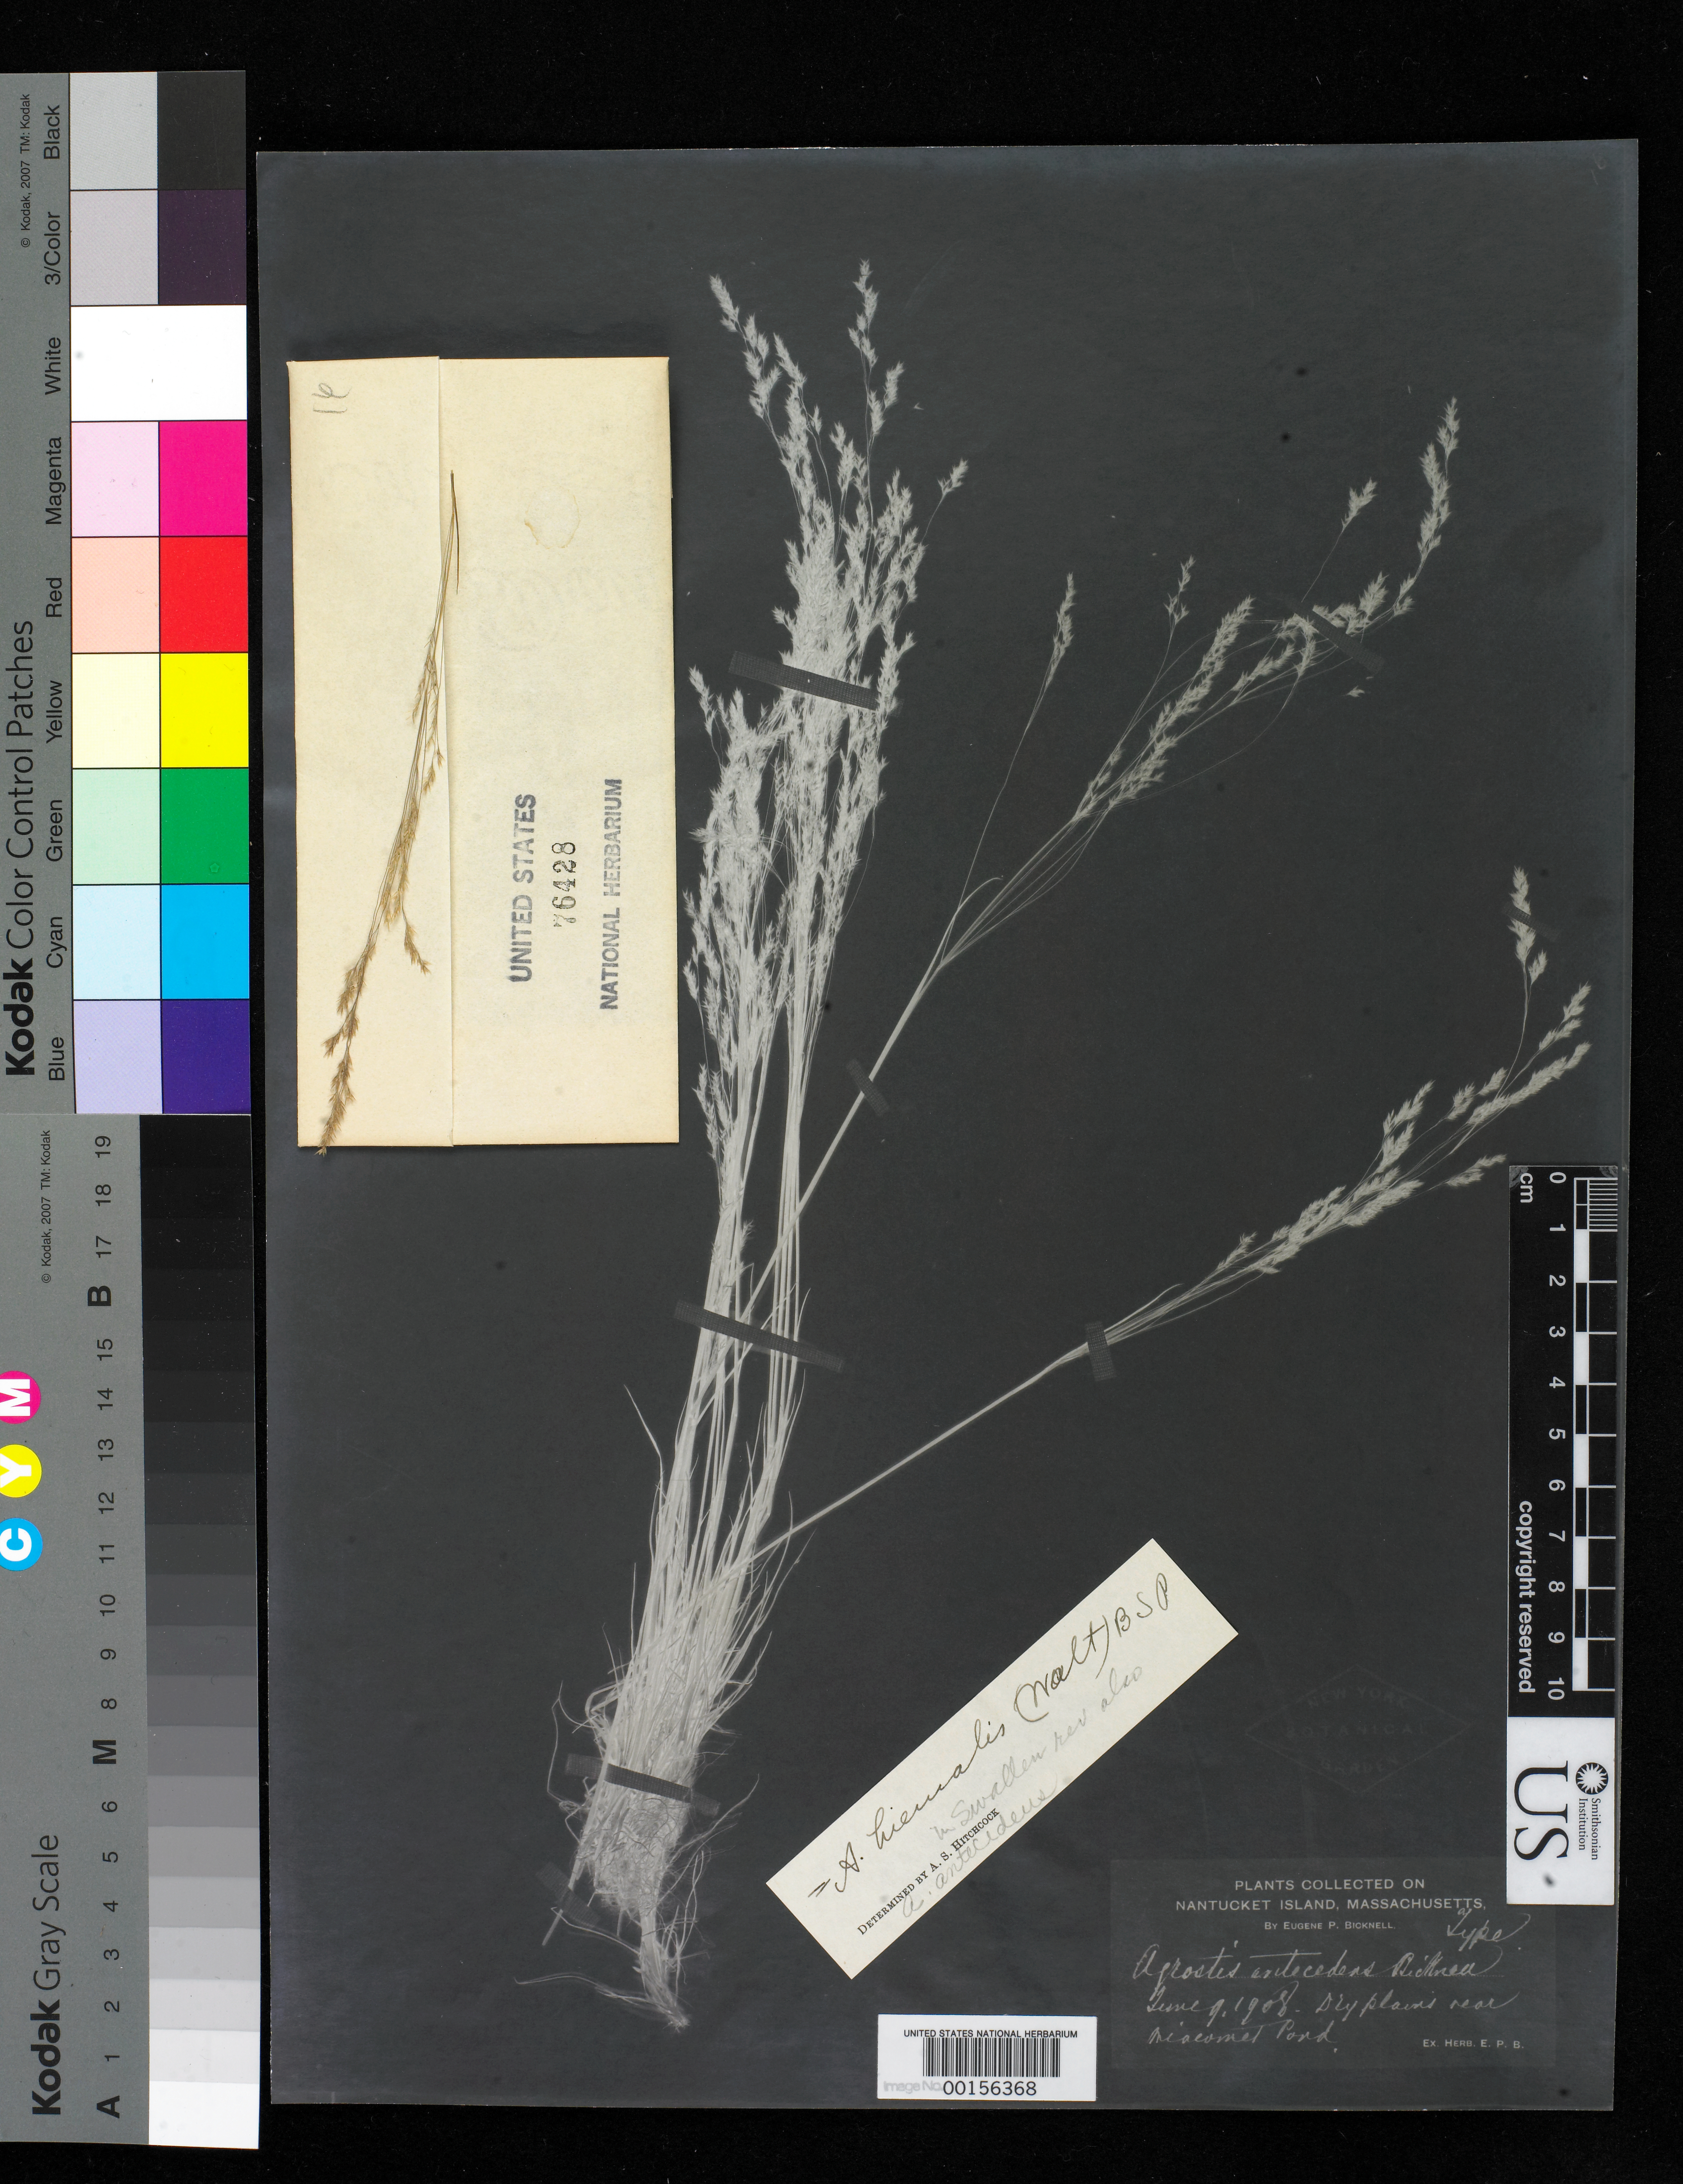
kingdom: Plantae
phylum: Tracheophyta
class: Liliopsida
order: Poales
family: Poaceae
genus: Agrostis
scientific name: Agrostis antecedens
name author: E.P. Bicknell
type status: Type Fragment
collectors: E. P. Bicknell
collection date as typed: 09 --- 1908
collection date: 1908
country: United States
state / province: Massachusetts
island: Nantucket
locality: Near Miacomel Pond.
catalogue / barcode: US 76428